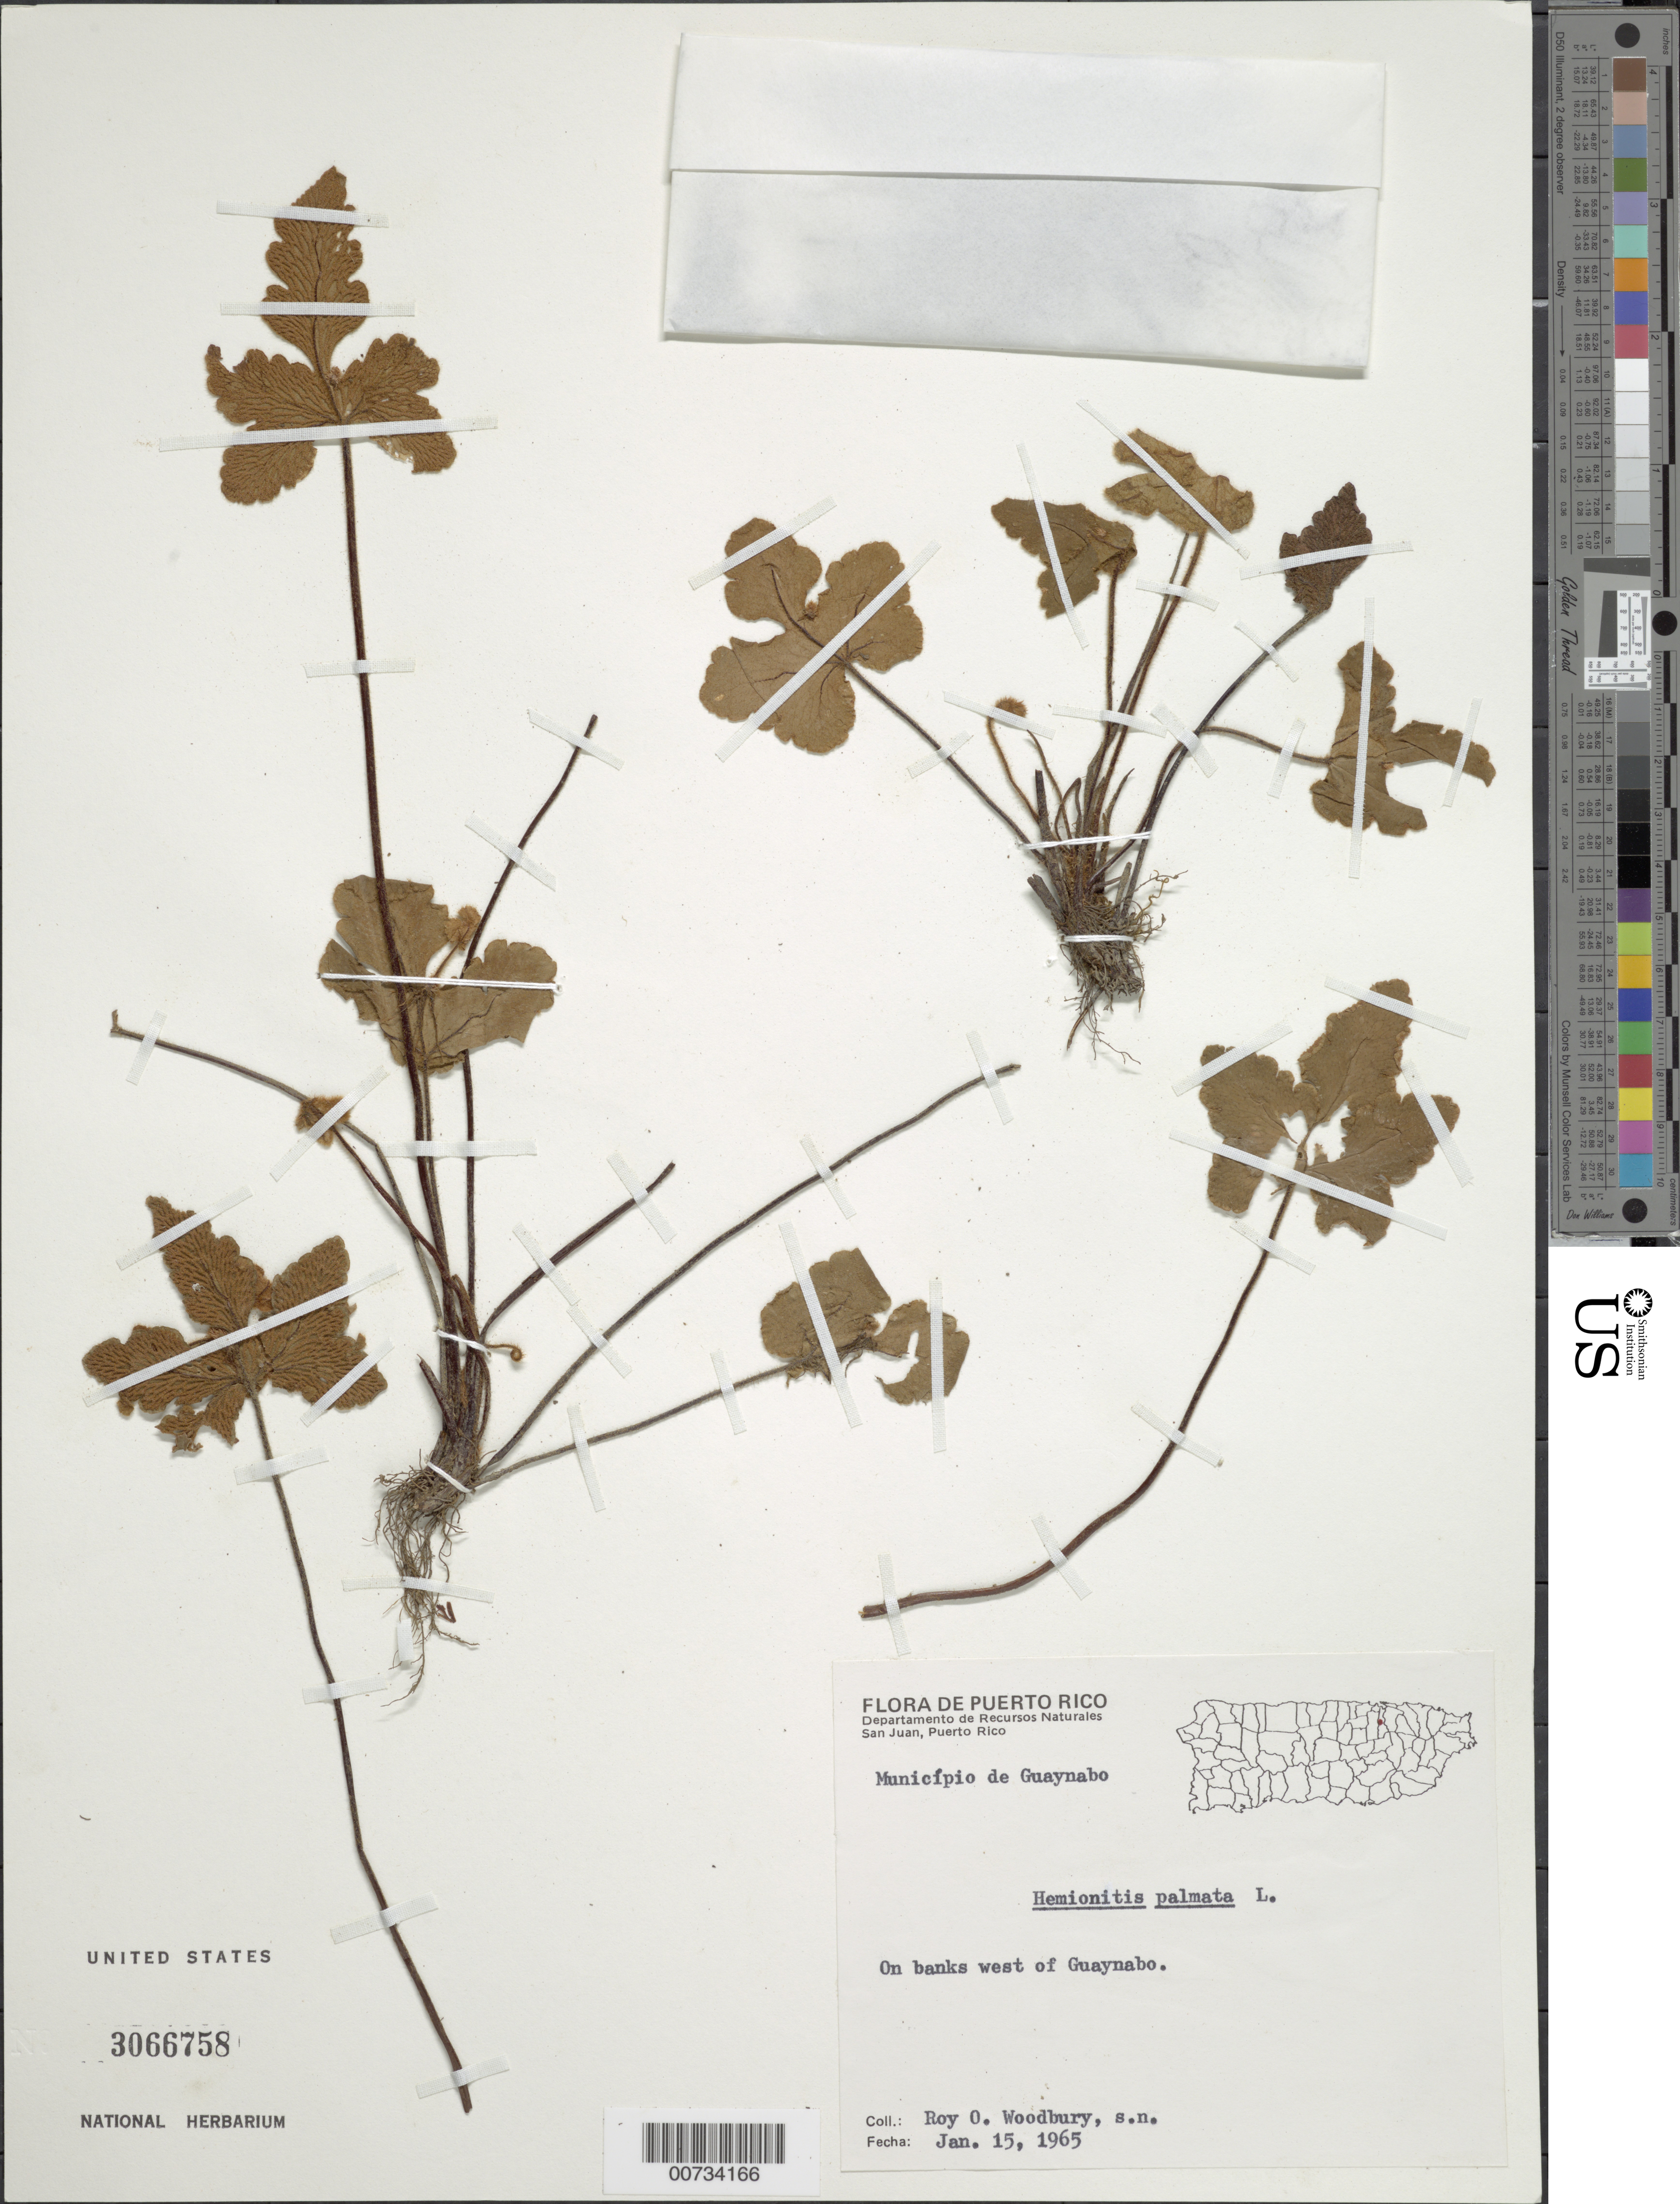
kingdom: Plantae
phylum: Tracheophyta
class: Polypodiopsida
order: Polypodiales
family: Pteridaceae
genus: Hemionitis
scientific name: Hemionitis palmata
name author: L.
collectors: R. O. Woodbury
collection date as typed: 15 Jan 1965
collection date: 1965-01-15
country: Puerto Rico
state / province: Guaynabo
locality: Mun. Guaynabo, W of Guaynabo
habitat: On banks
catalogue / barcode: US 3066758